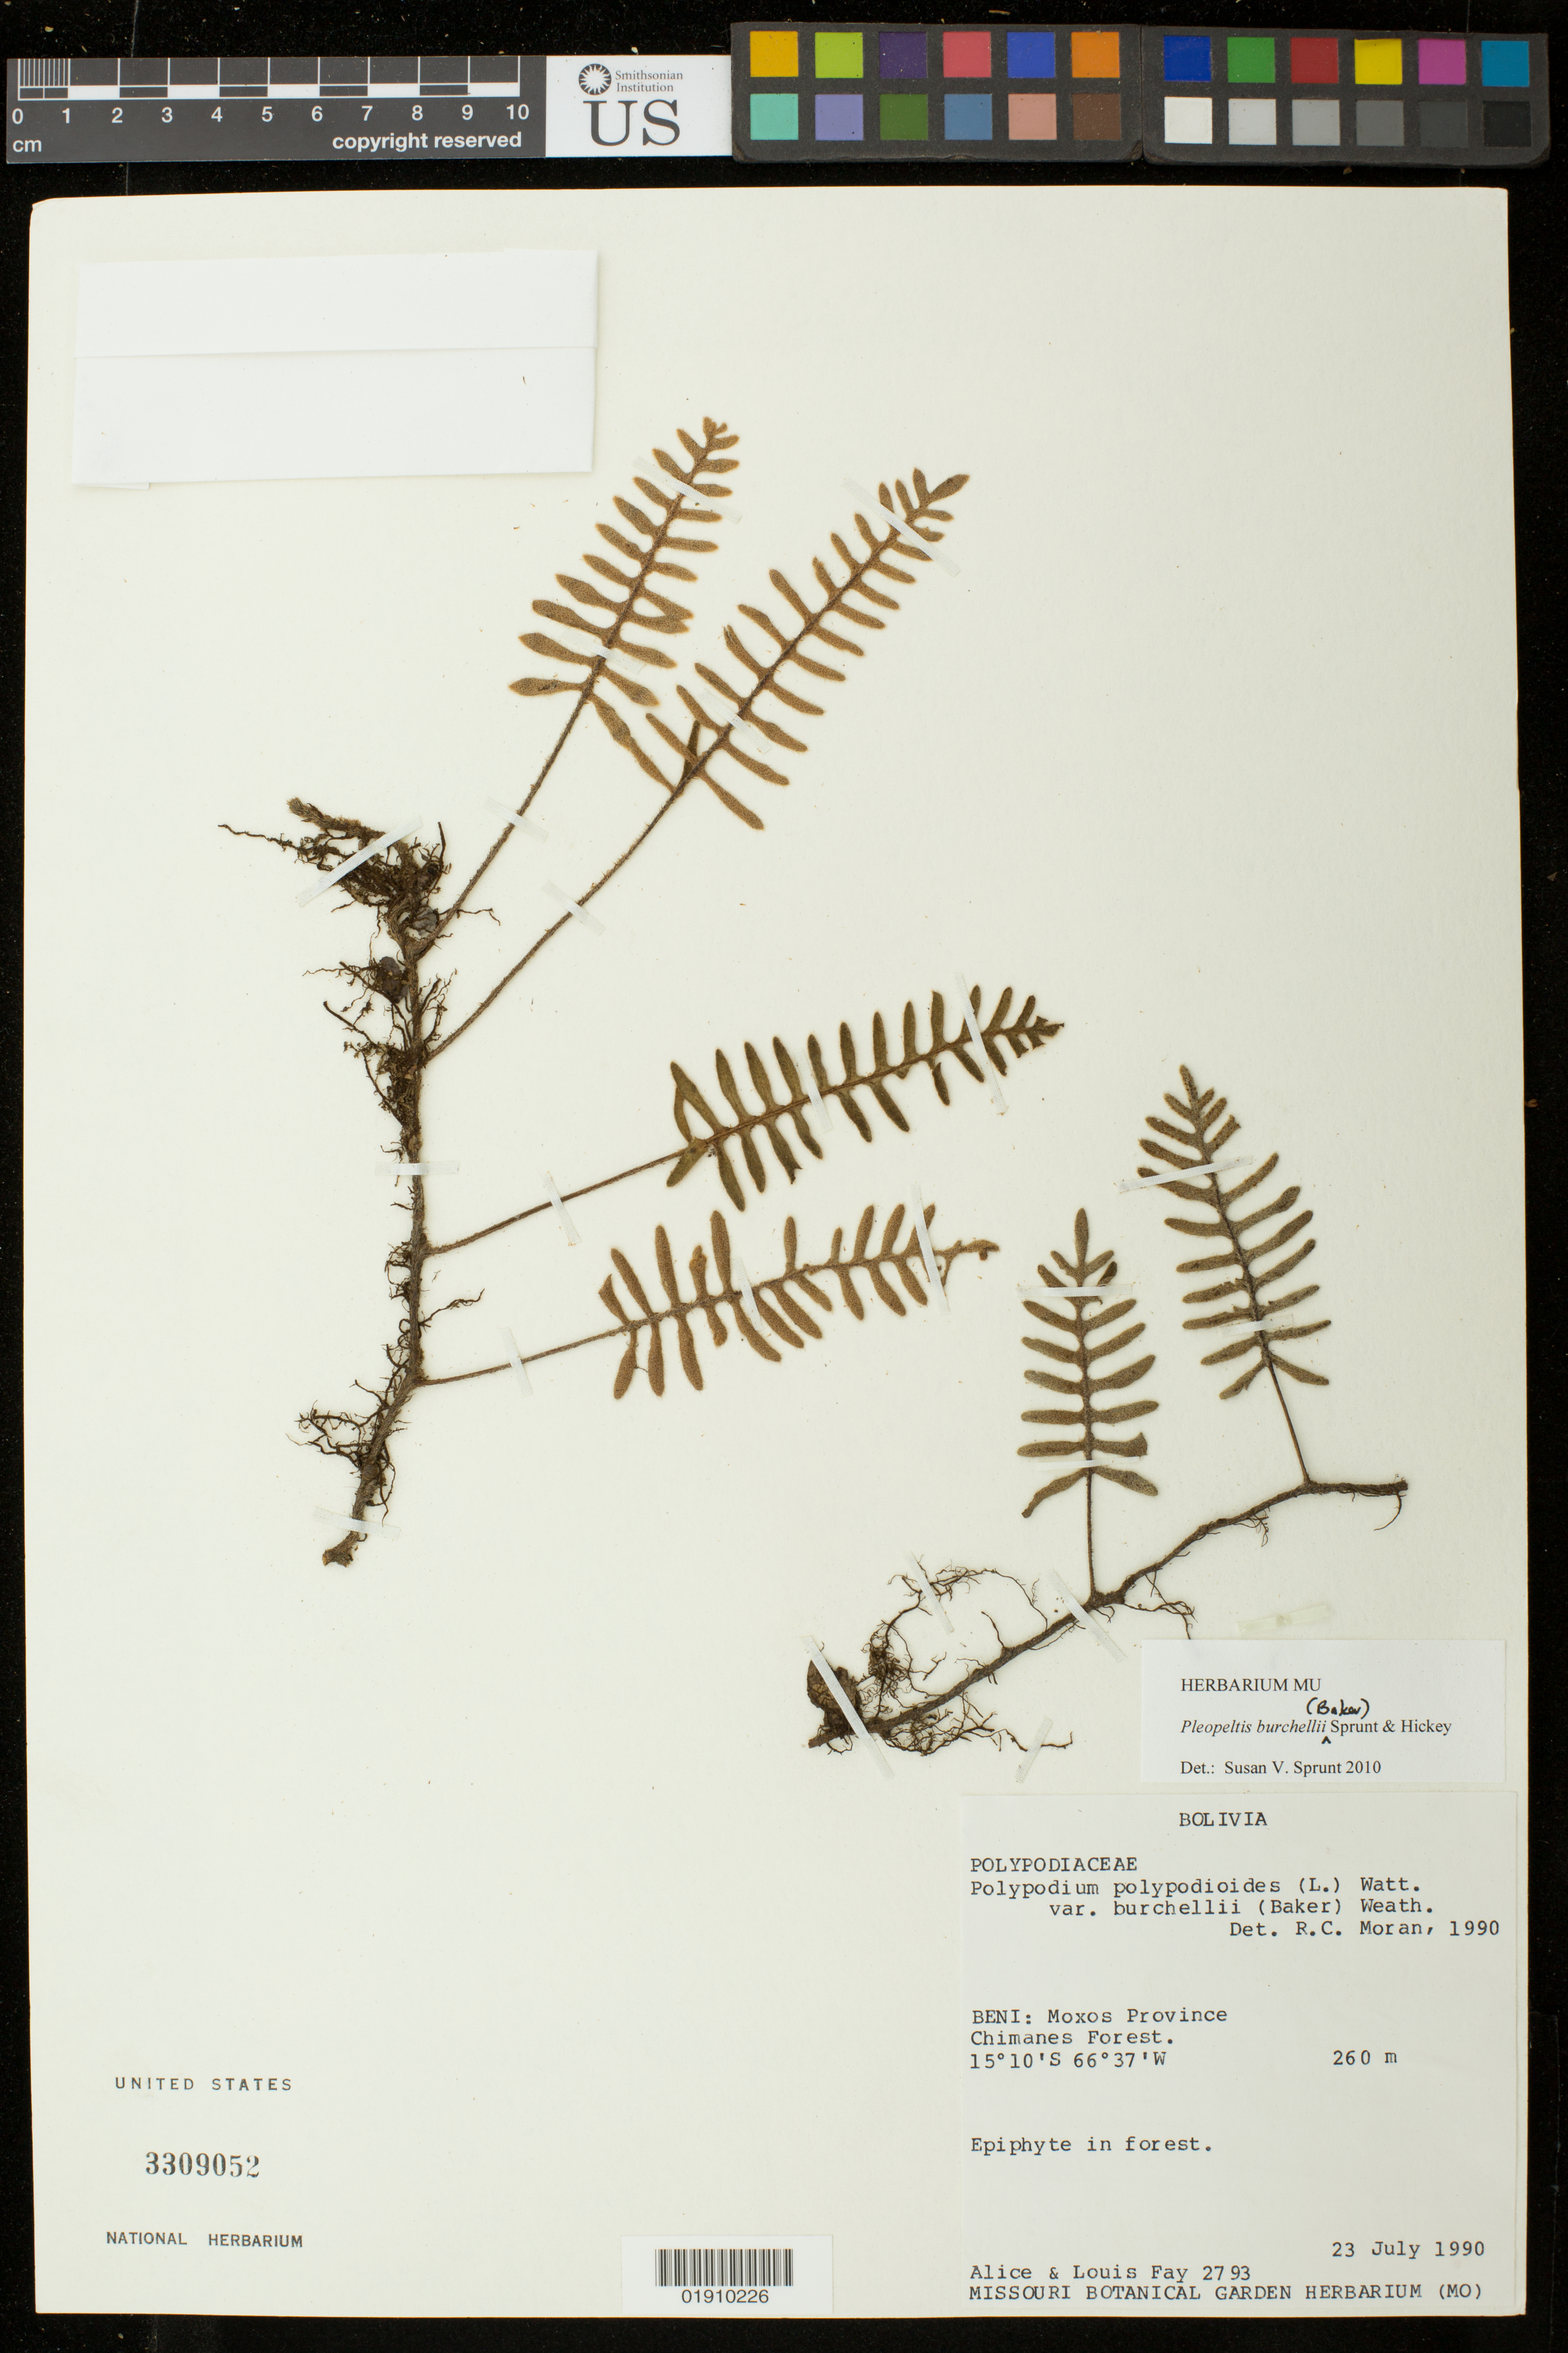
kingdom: Plantae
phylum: Tracheophyta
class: Polypodiopsida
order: Polypodiales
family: Polypodiaceae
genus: Pleopeltis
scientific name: Pleopeltis burchellii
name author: (Baker) Sprunt & Hickey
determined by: Sprunt, S. V.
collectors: A. Fay & L. Fay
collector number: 2793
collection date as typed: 23 July 1990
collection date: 1990-07-23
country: Bolivia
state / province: Beni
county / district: Moxos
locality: Beni: Moxos Province, Chimanes Forest.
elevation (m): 260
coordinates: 15 10 S, 66 37 W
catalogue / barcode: US 3309052